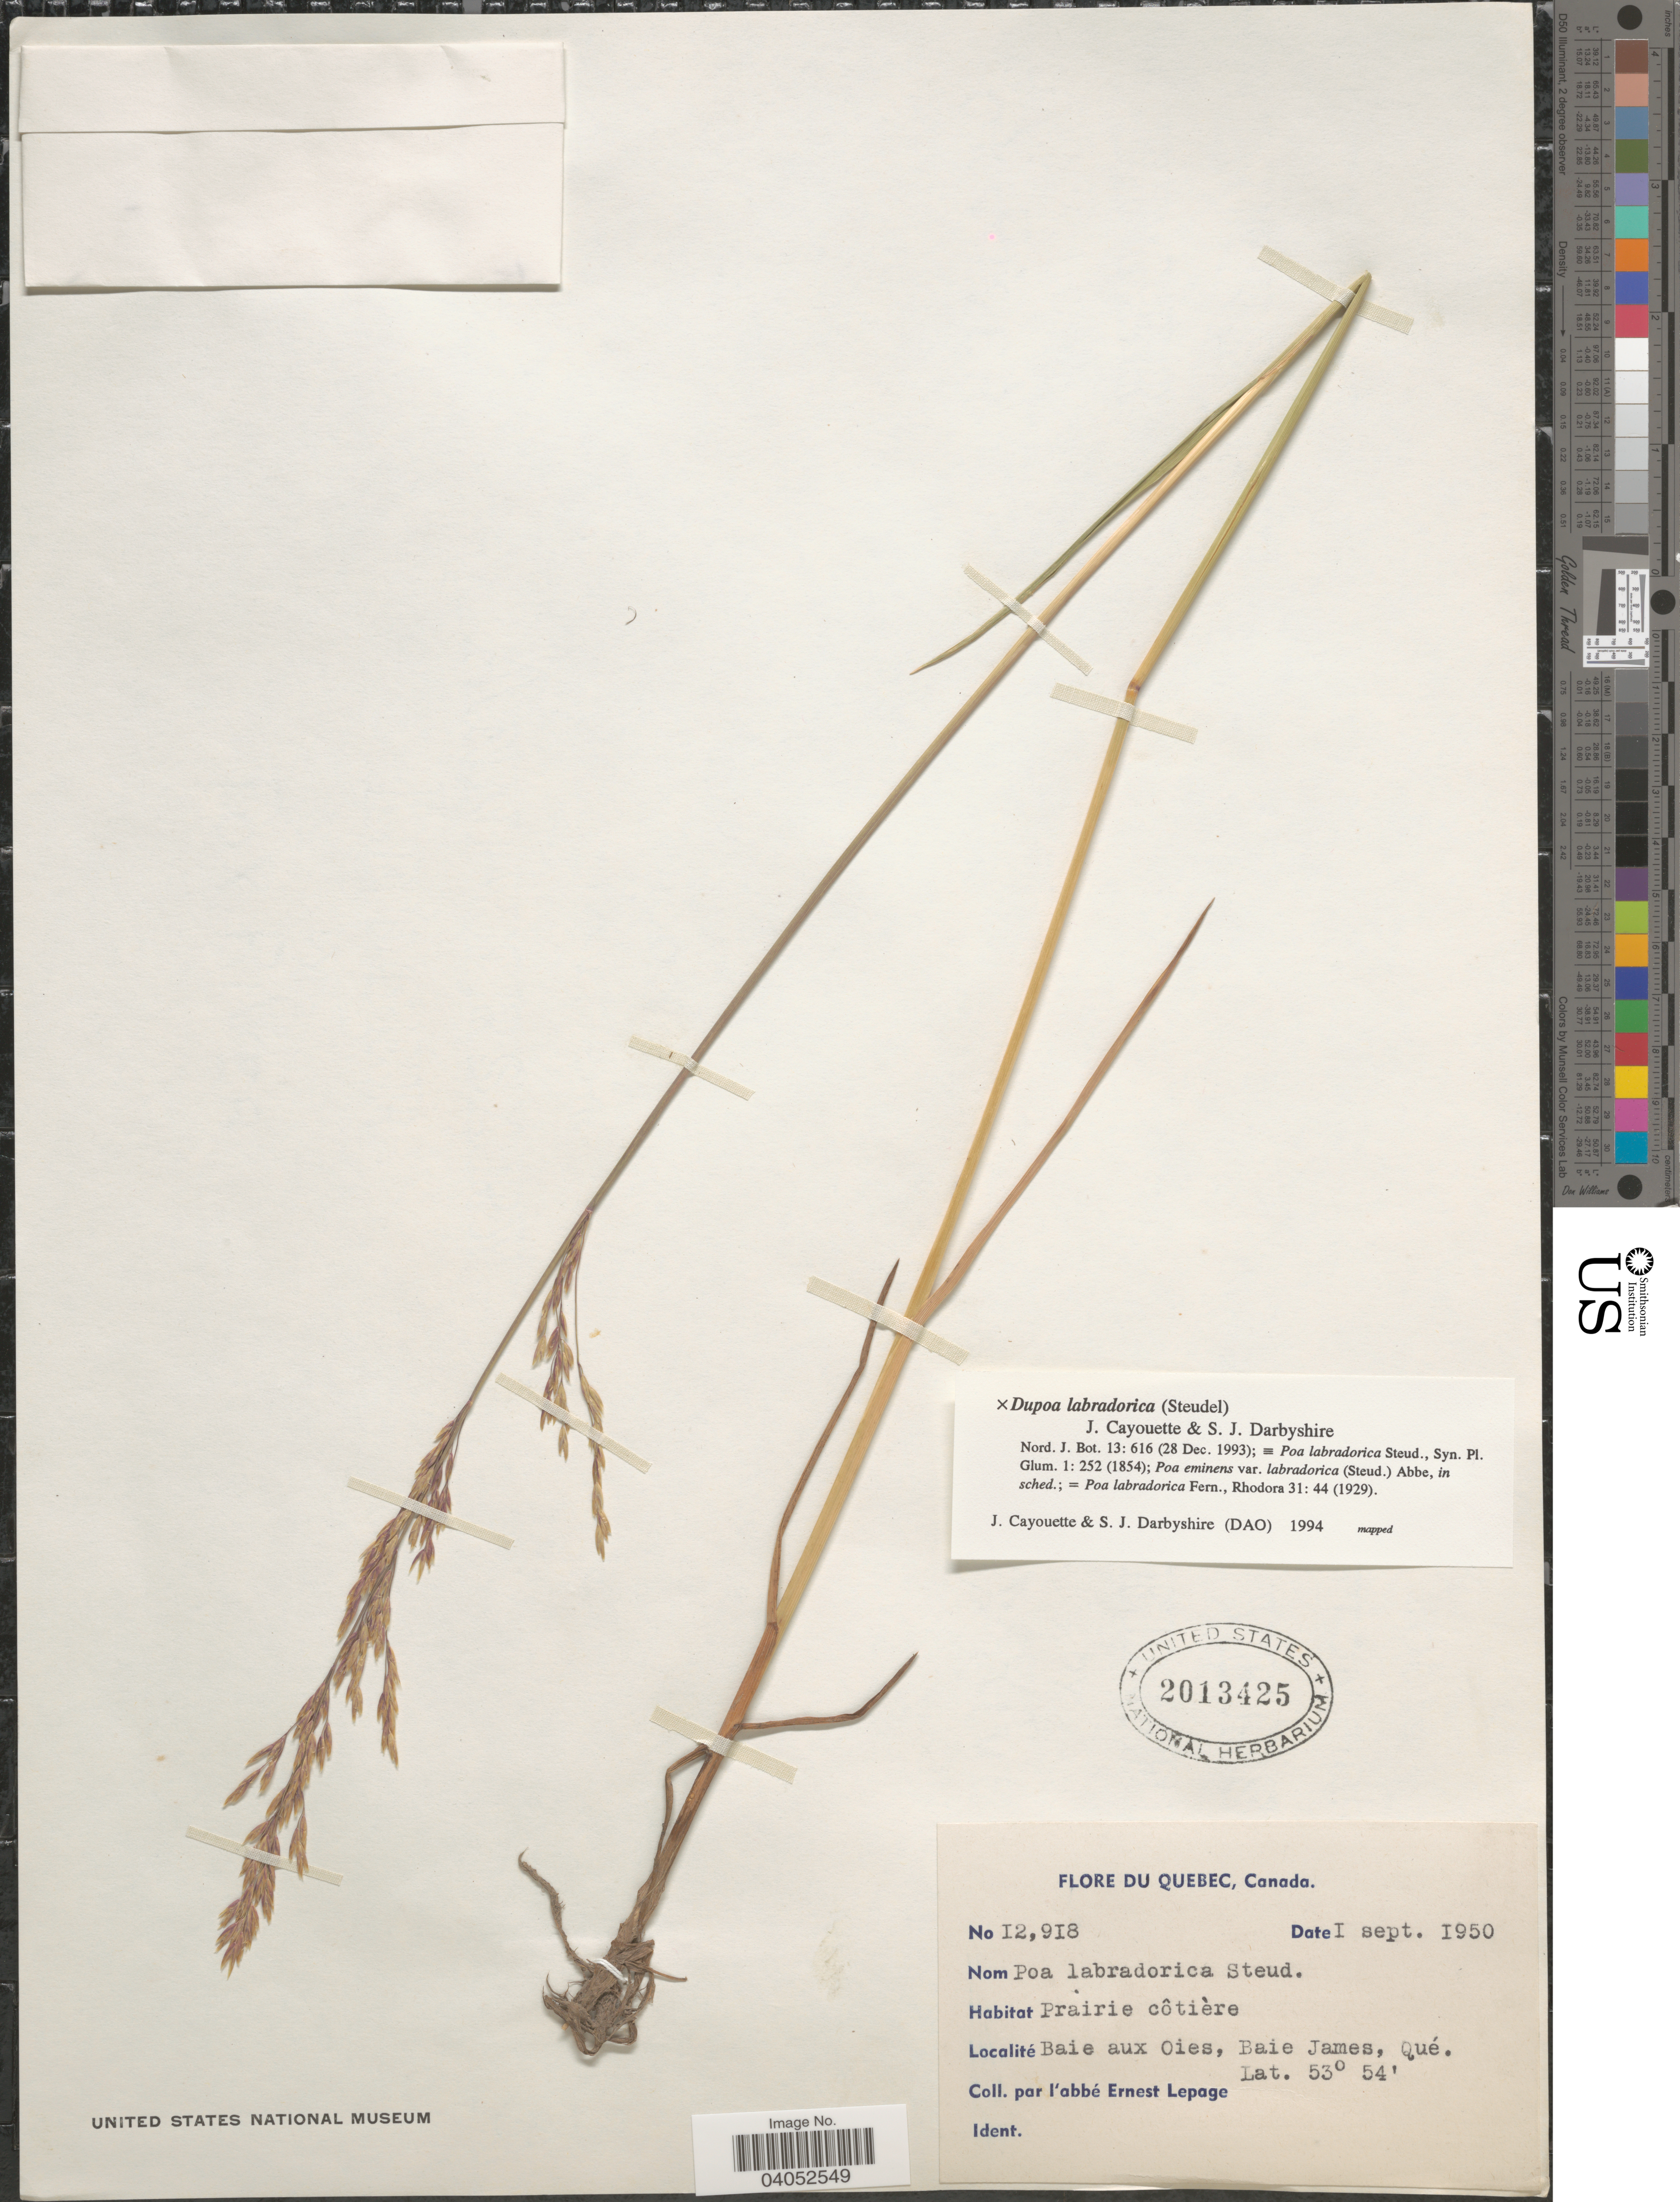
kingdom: Plantae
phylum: Tracheophyta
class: Liliopsida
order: Poales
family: Poaceae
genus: Dupontopoa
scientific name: Dupontopoa labradorica ined.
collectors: E. Lepage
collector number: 12918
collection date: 1950-09-01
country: Canada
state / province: Quebec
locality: Prairie côtière. Baie aux Oies, Baie James.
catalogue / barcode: US 2013425